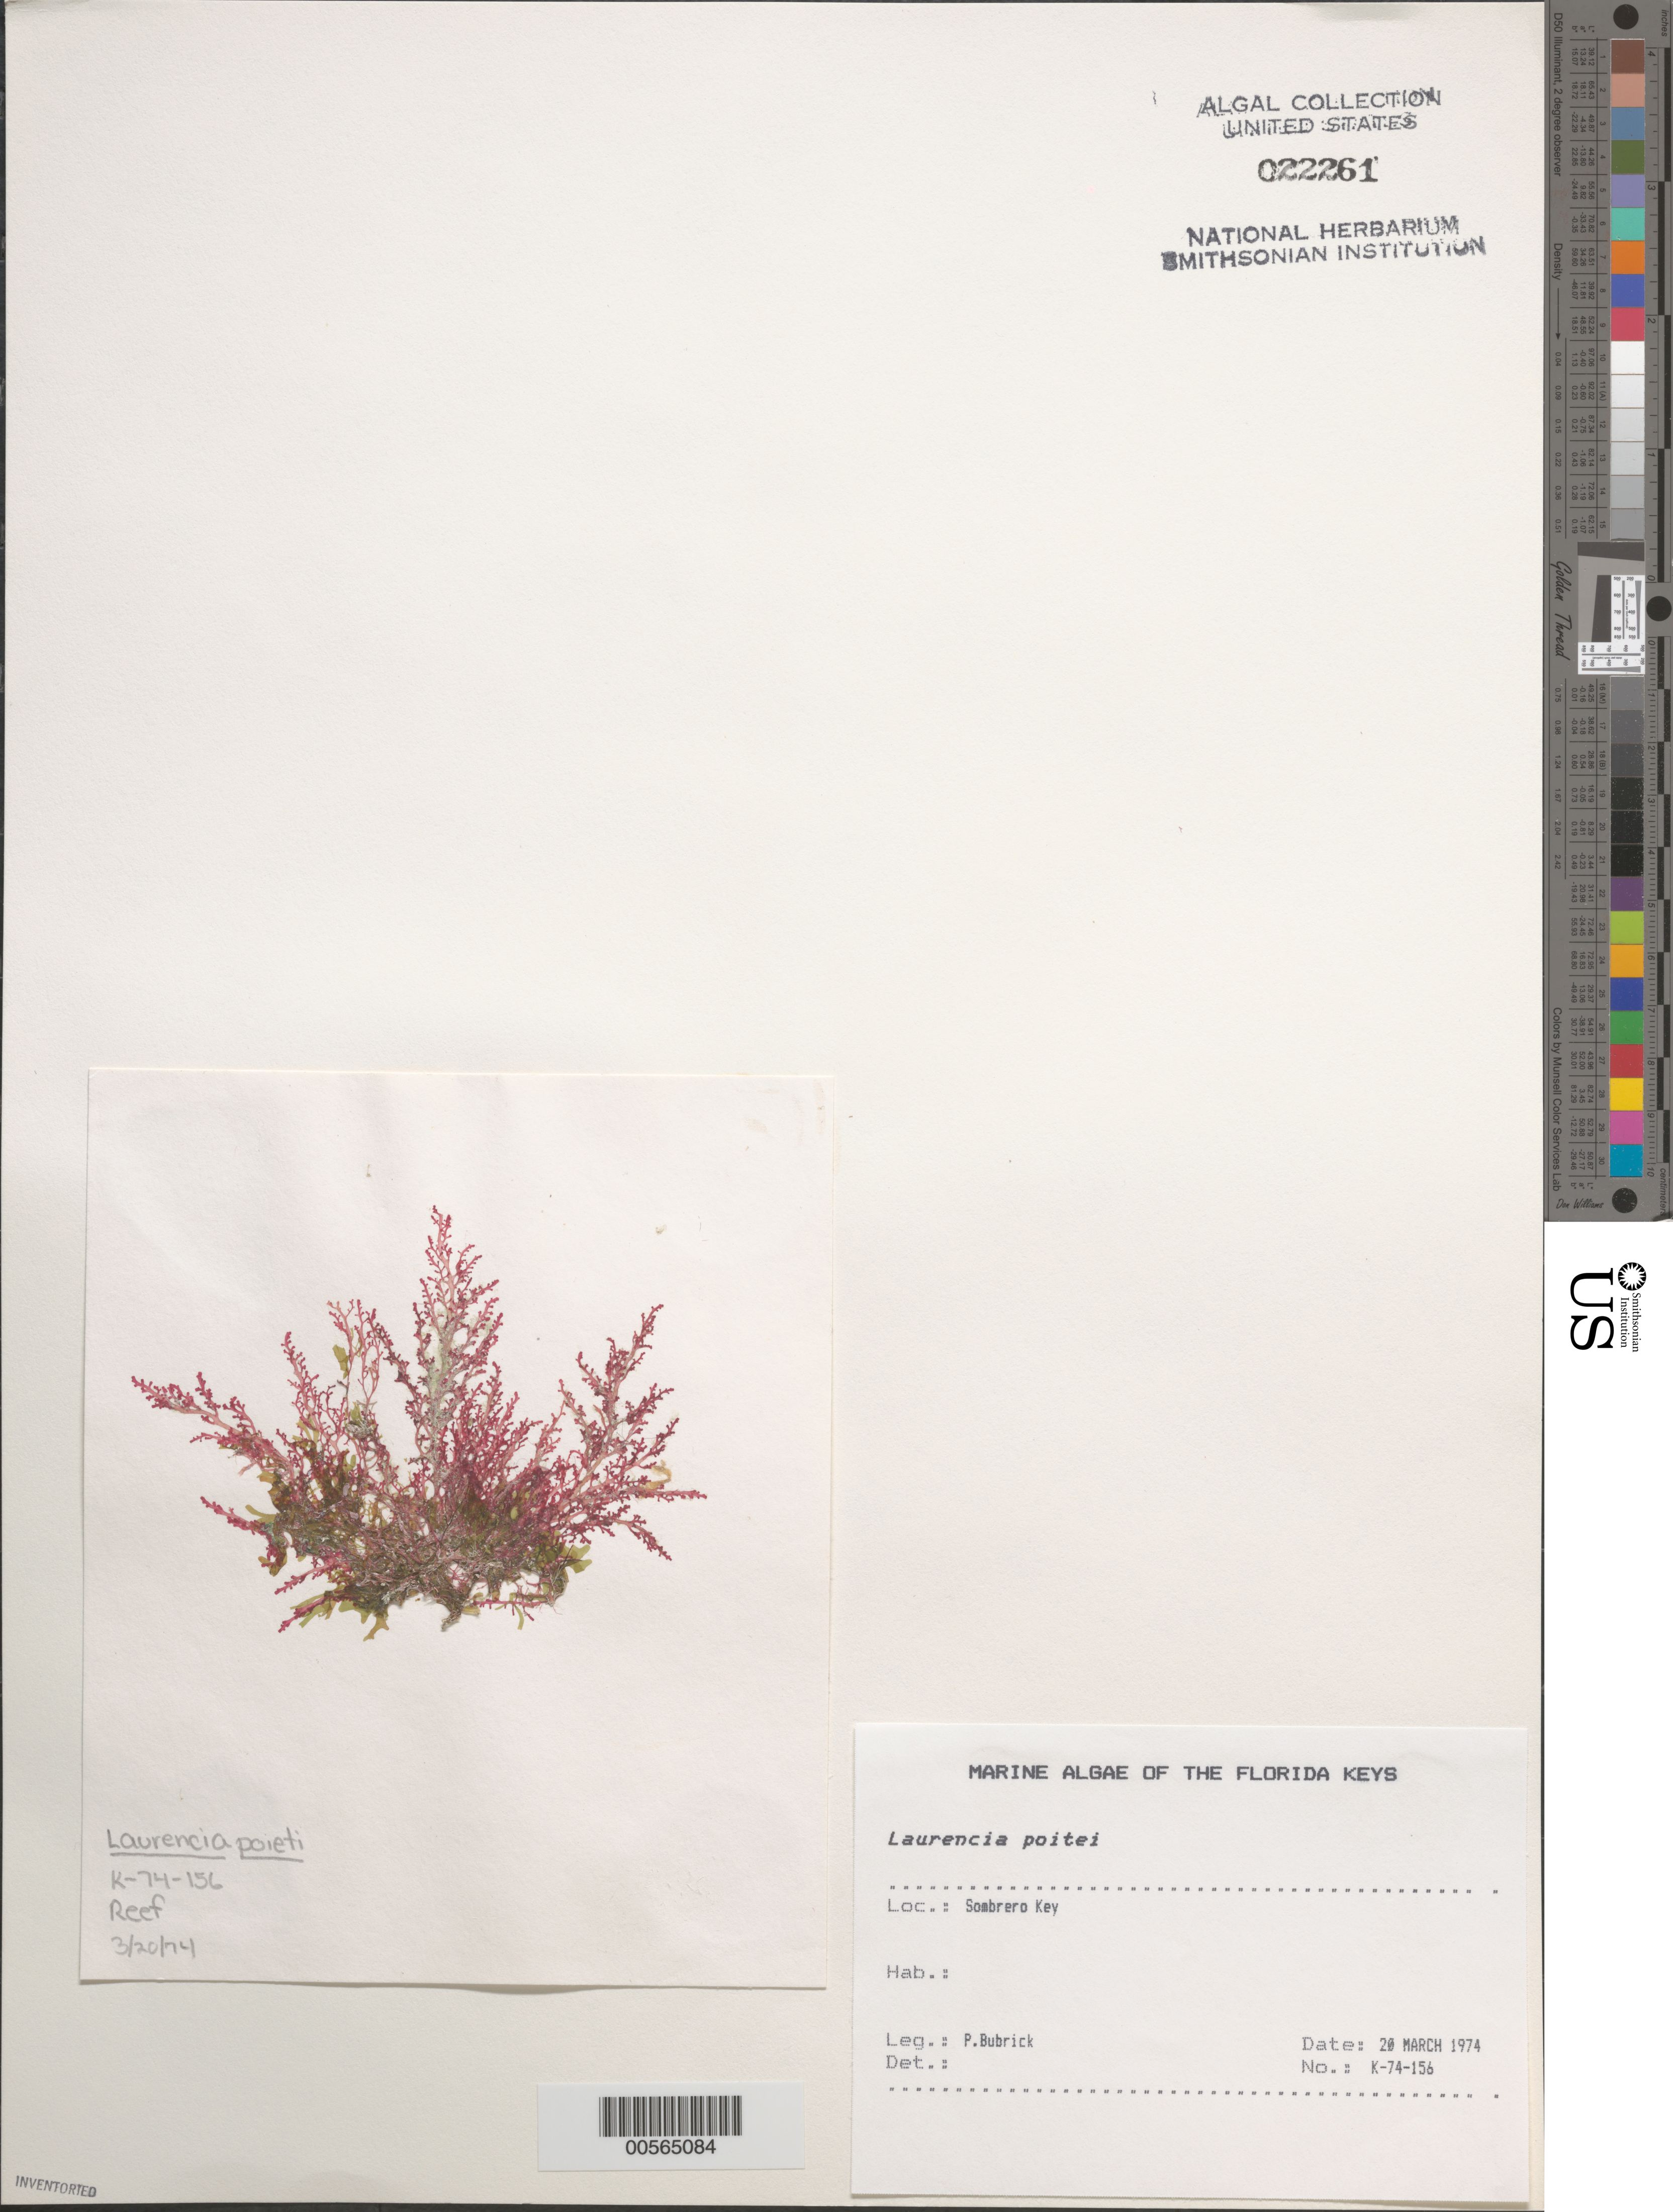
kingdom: Plantae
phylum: Rhodophyta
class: Florideophyceae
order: Ceramiales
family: Rhodomelaceae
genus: Yuzurua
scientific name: Yuzurua poiteaui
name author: (J.V.Lamouroux) Martin-Lescanne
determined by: Brooks, B. L., (BOT), Smithsonian Institution - National Museum of Natural History (UNITED STATES)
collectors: P. Bubrick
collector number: K-74-156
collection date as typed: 20 Mar 1974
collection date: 1974-03-20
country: United States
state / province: Florida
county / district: Monroe County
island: Sombrero Key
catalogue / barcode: US 22261